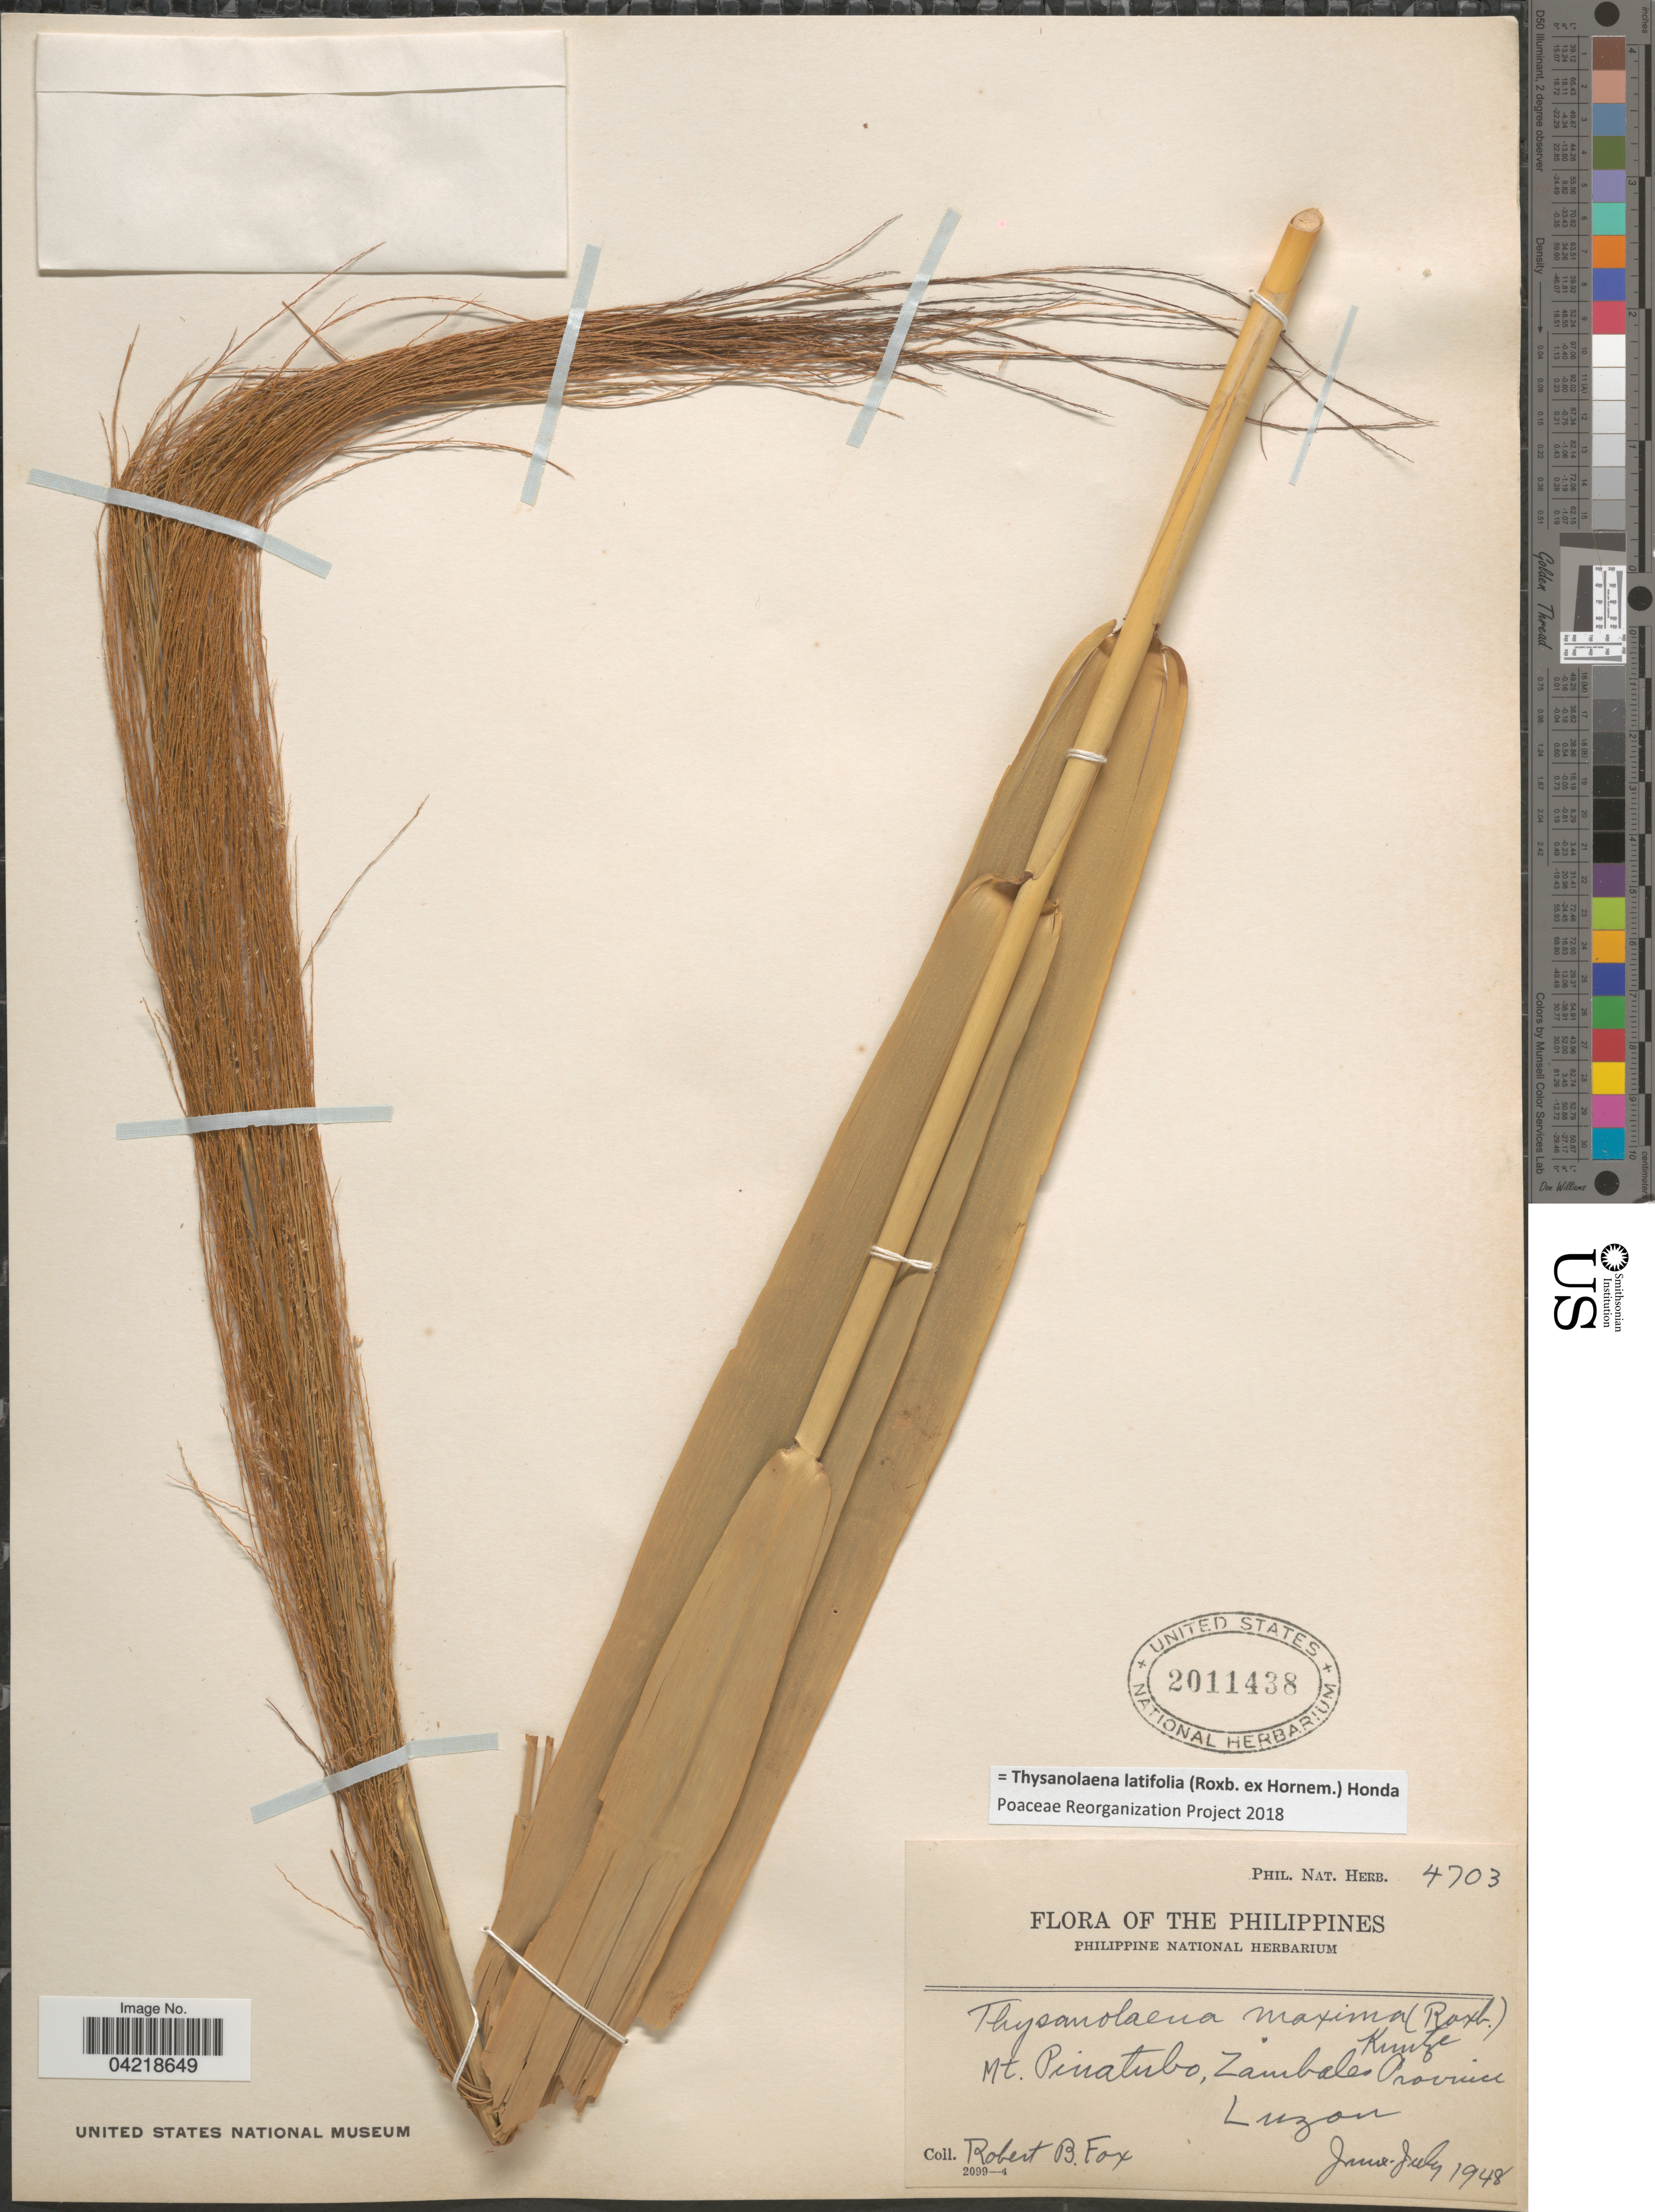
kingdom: Plantae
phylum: Tracheophyta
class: Liliopsida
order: Poales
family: Poaceae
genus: Thysanolaena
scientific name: Thysanolaena latifolia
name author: (Roxb. ex Hornem.) Honda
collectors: R. Fox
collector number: Phil. Nat. Herb. 4703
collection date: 1948-06/1948-07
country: Philippines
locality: Mt. Pinatubo, Zambale Province. Luzon.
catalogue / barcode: US 2011438